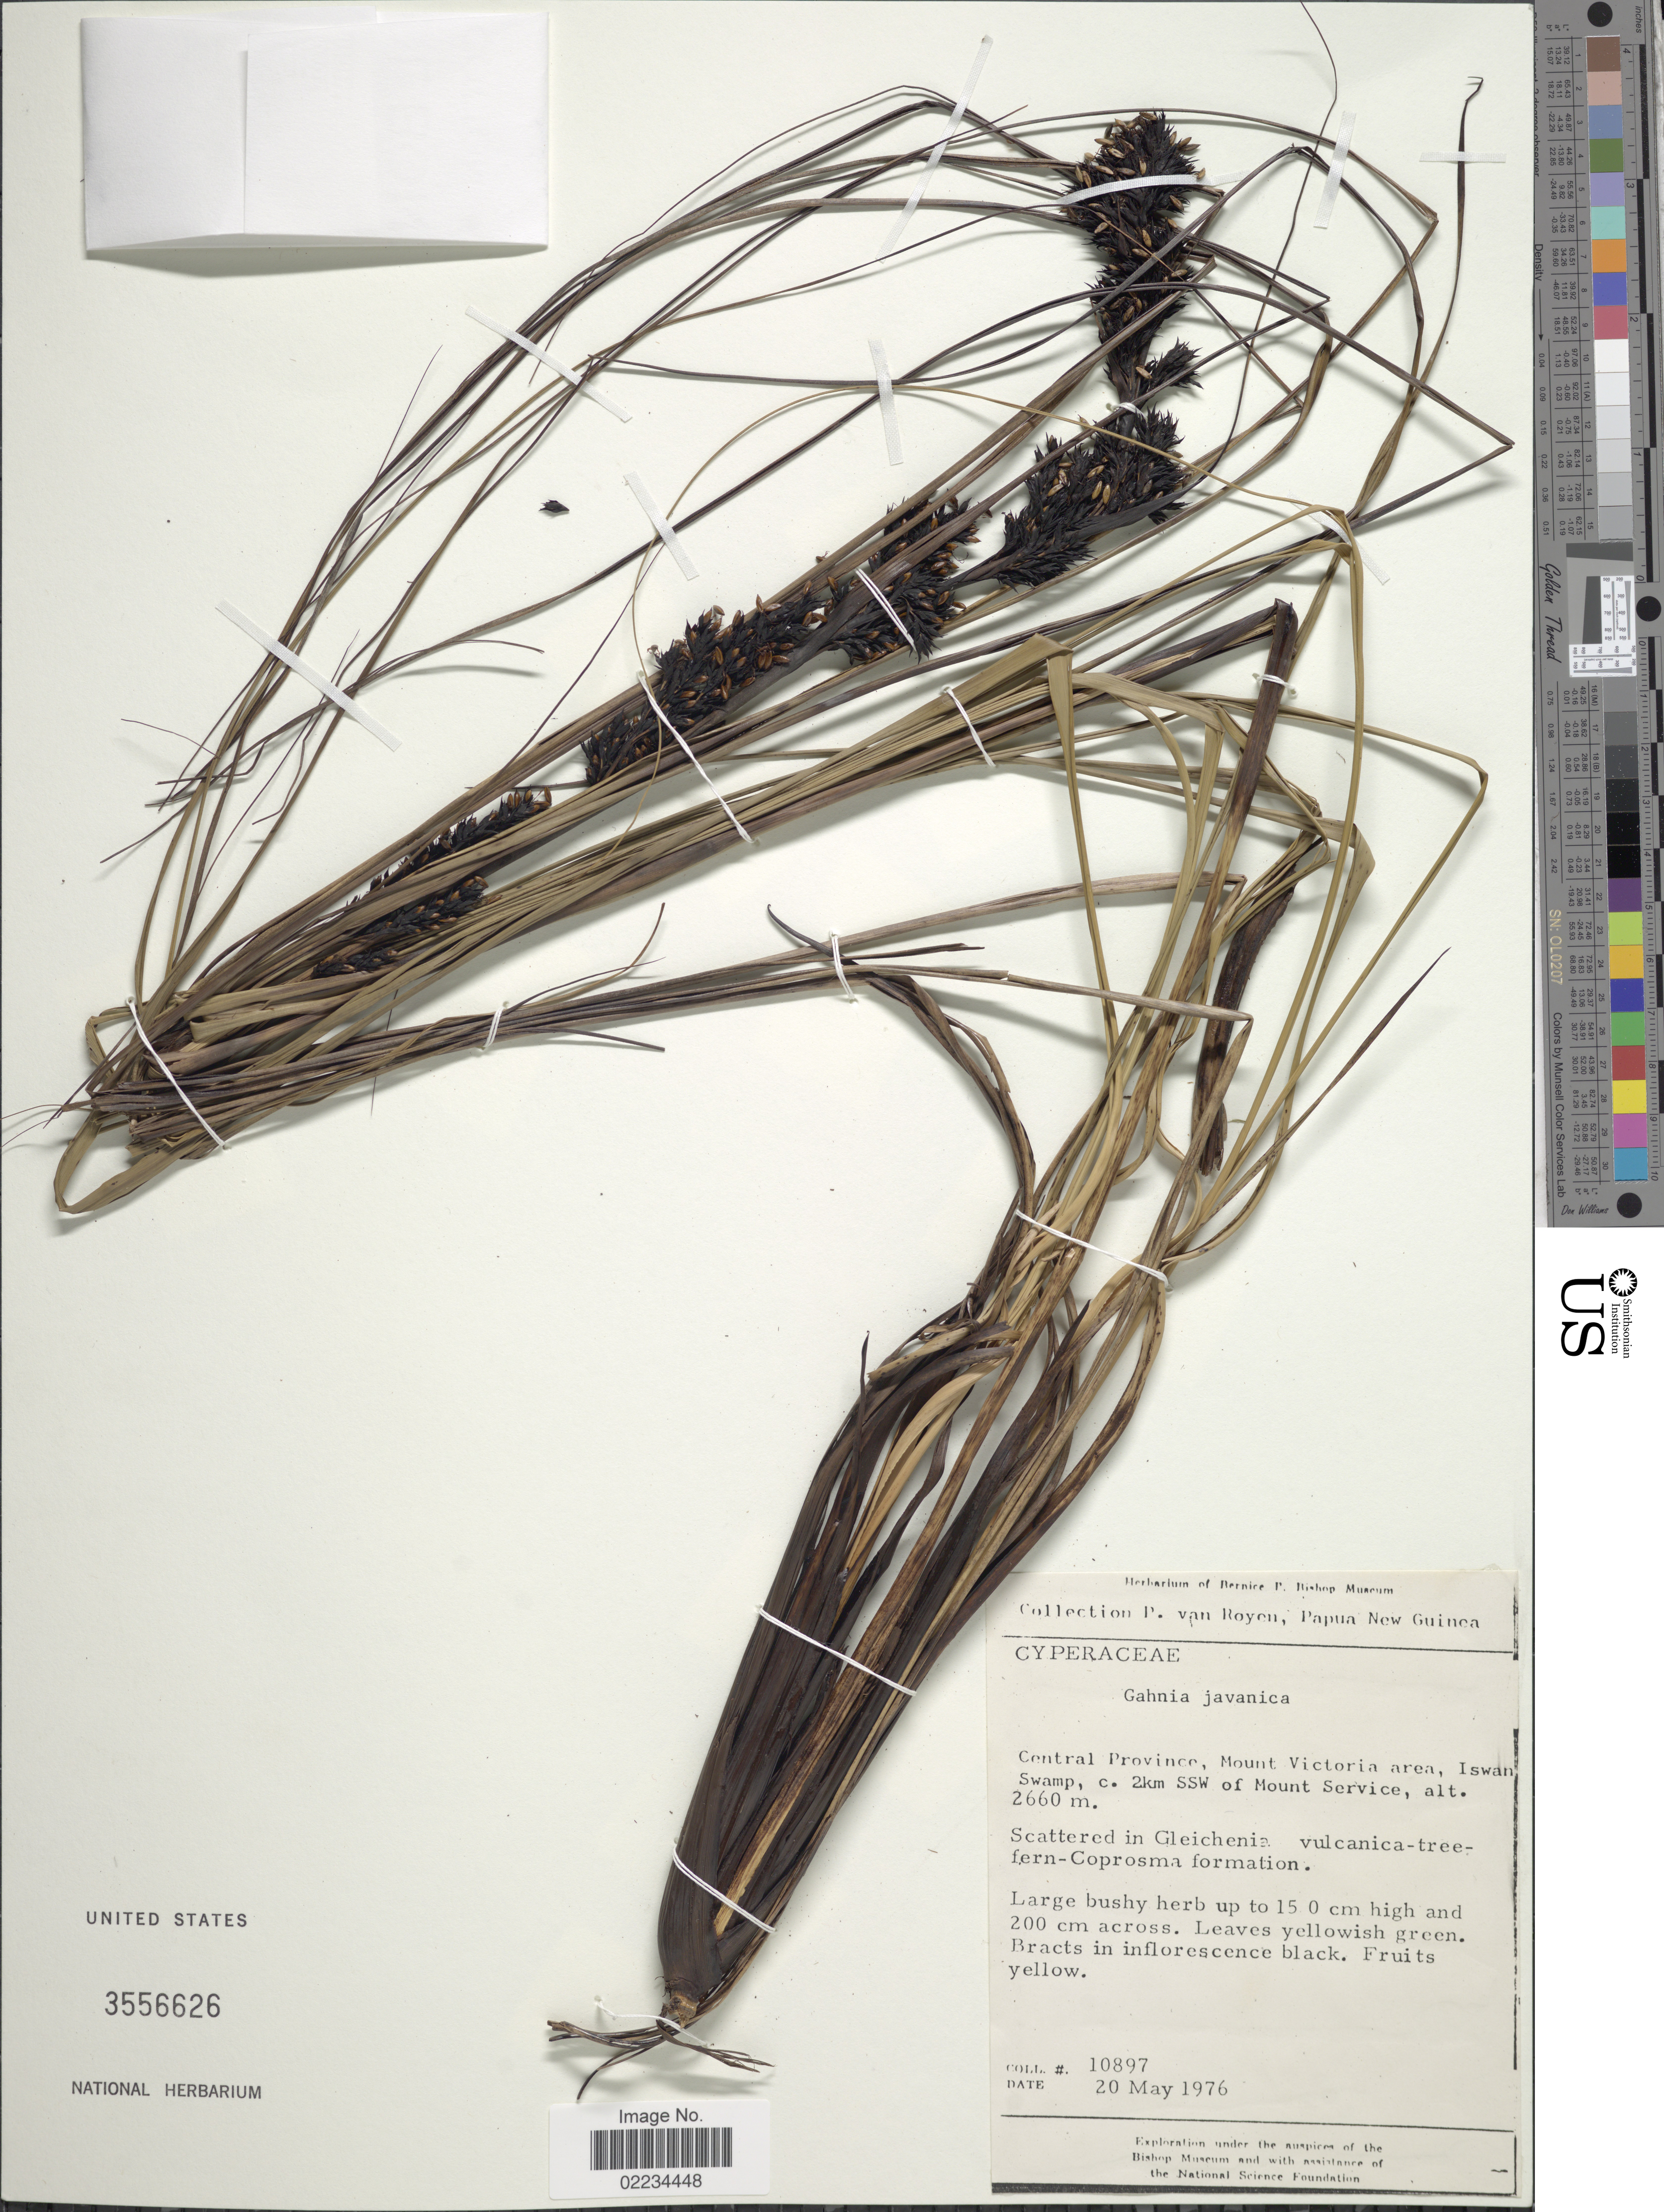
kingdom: Plantae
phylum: Tracheophyta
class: Liliopsida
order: Poales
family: Cyperaceae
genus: Gahnia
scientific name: Gahnia javanica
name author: Moritzi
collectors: P. van Royen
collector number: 10897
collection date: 1976-05-20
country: Papua New Guinea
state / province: Central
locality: Mount Victoria area, Iswan Swamp, c. 2 km SSW of Mount Service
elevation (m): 2660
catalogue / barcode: US 3556626